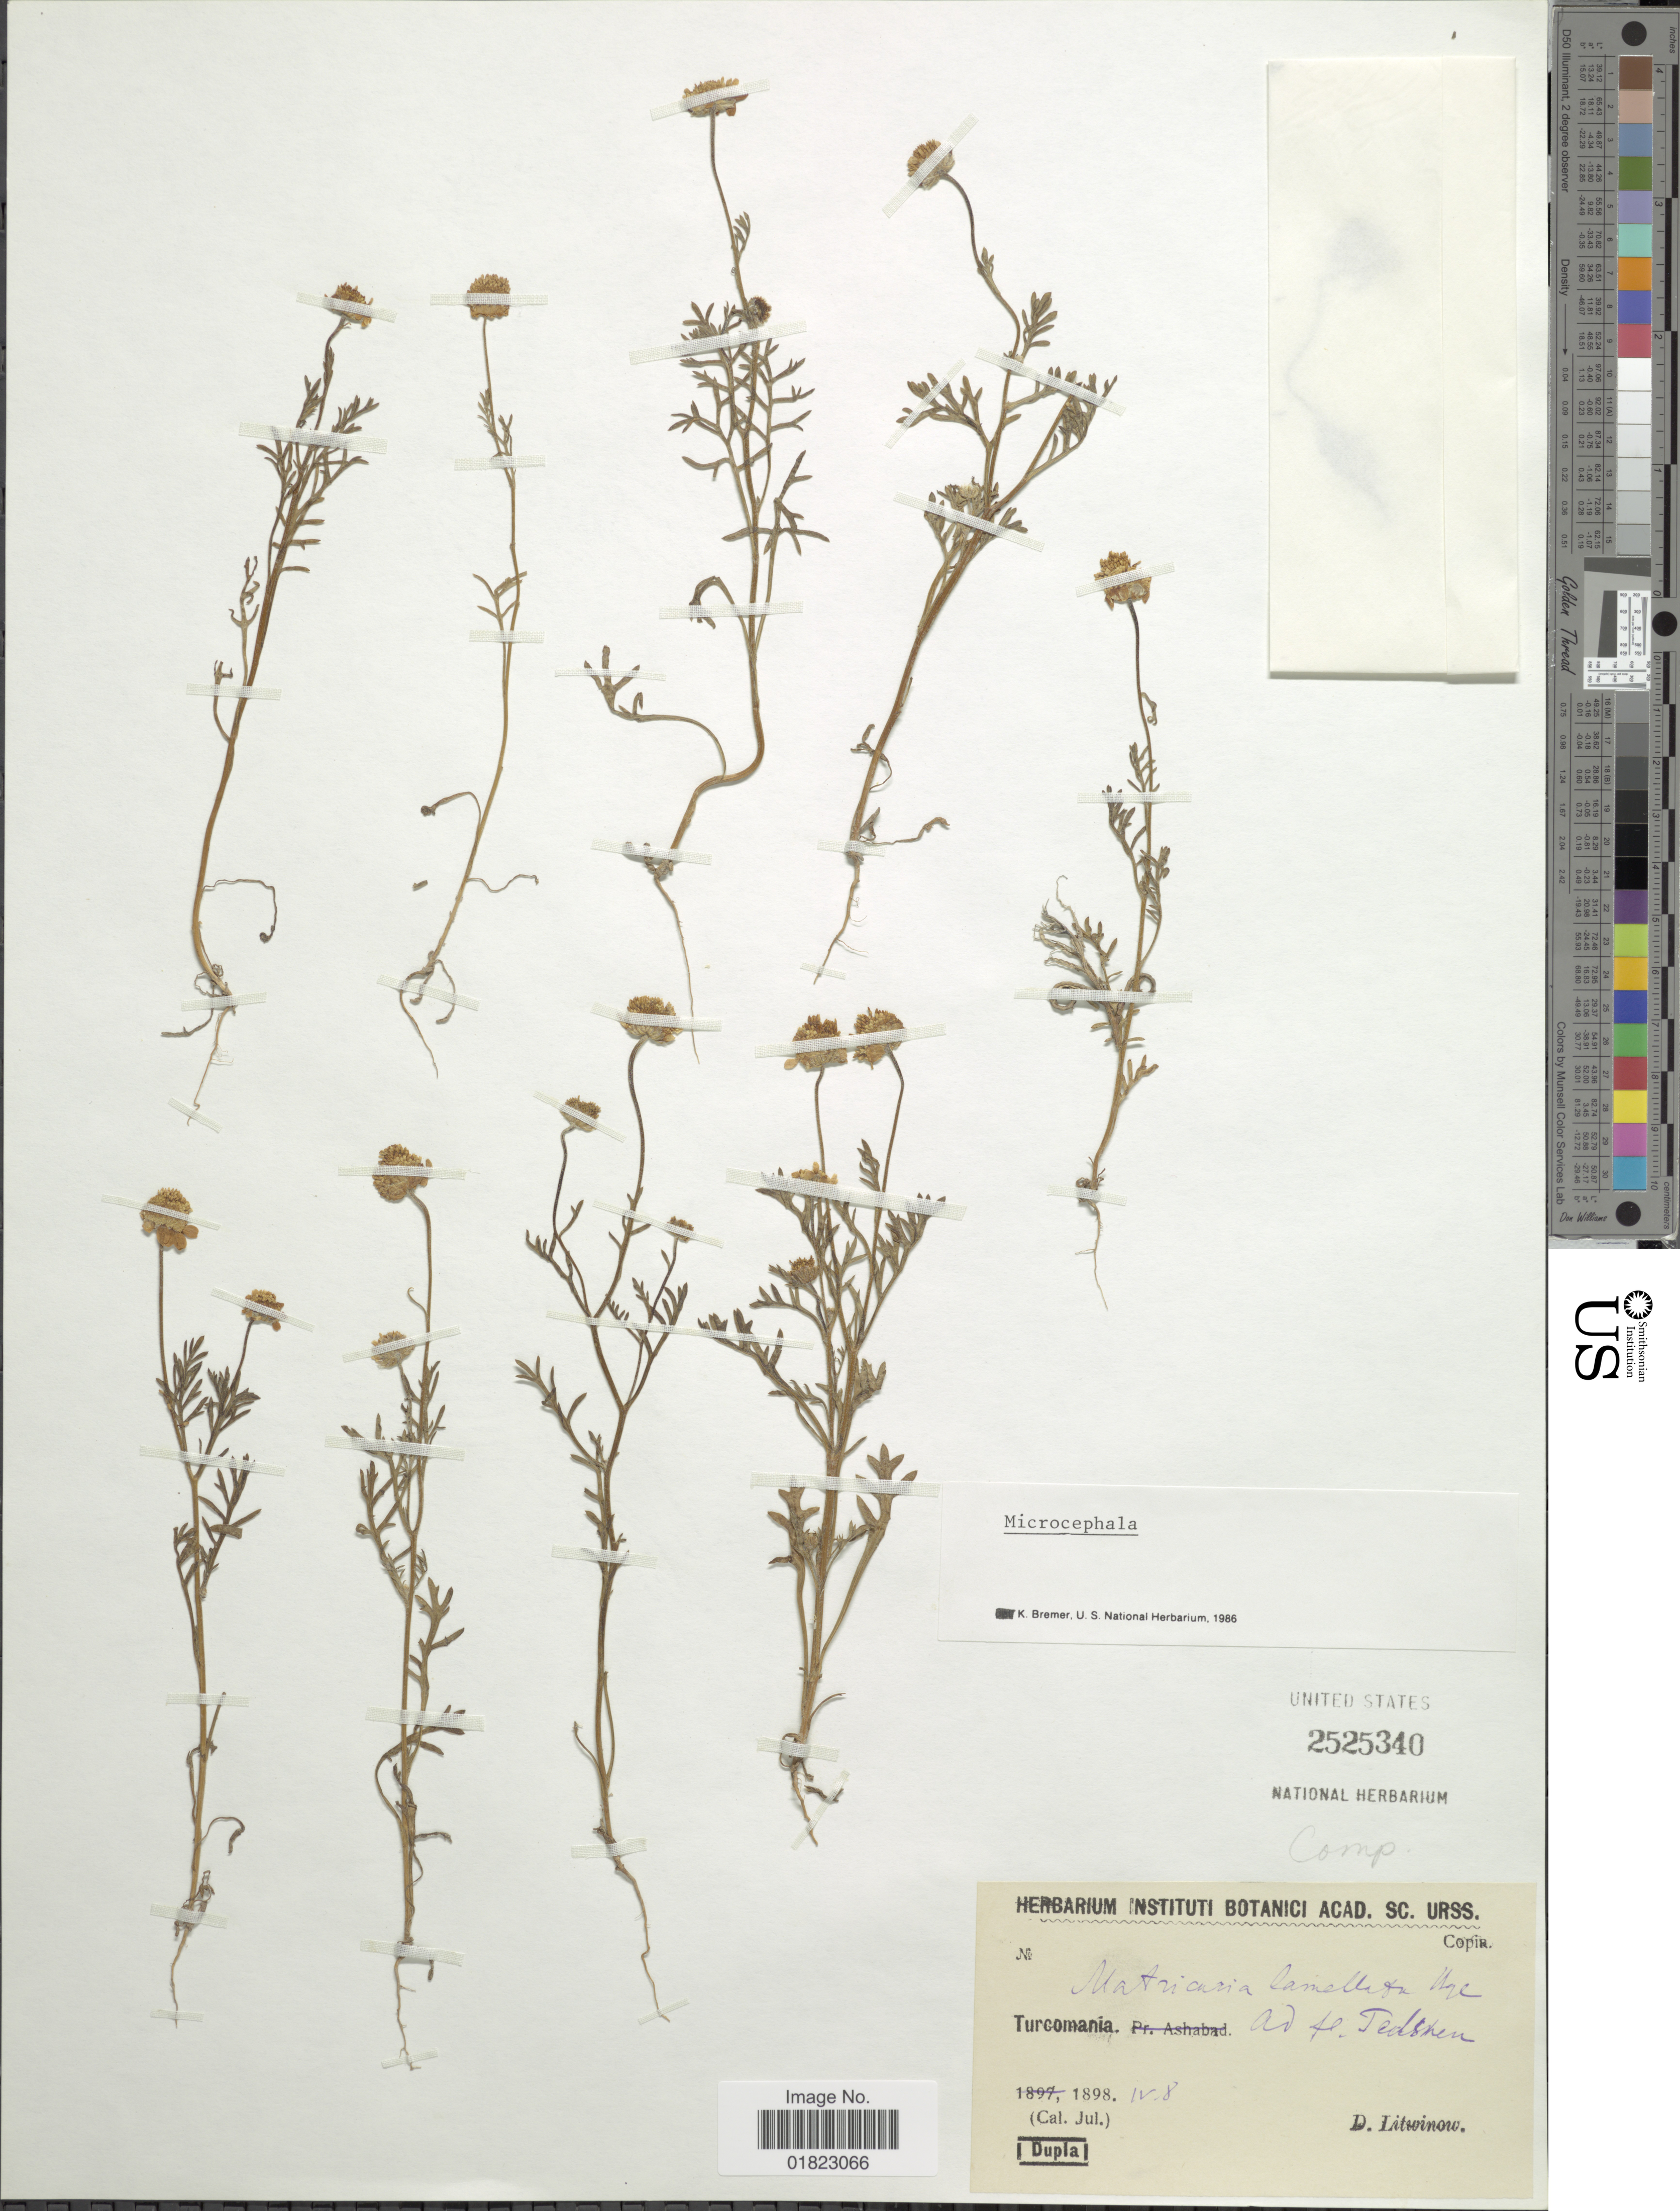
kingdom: Plantae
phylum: Tracheophyta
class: Magnoliopsida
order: Asterales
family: Asteraceae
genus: Microcephala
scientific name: Microcephala lamellata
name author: (Bunge) Pobed.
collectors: D. Litwinow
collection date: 1898-04-08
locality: Turcomania.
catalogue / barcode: US 2525340